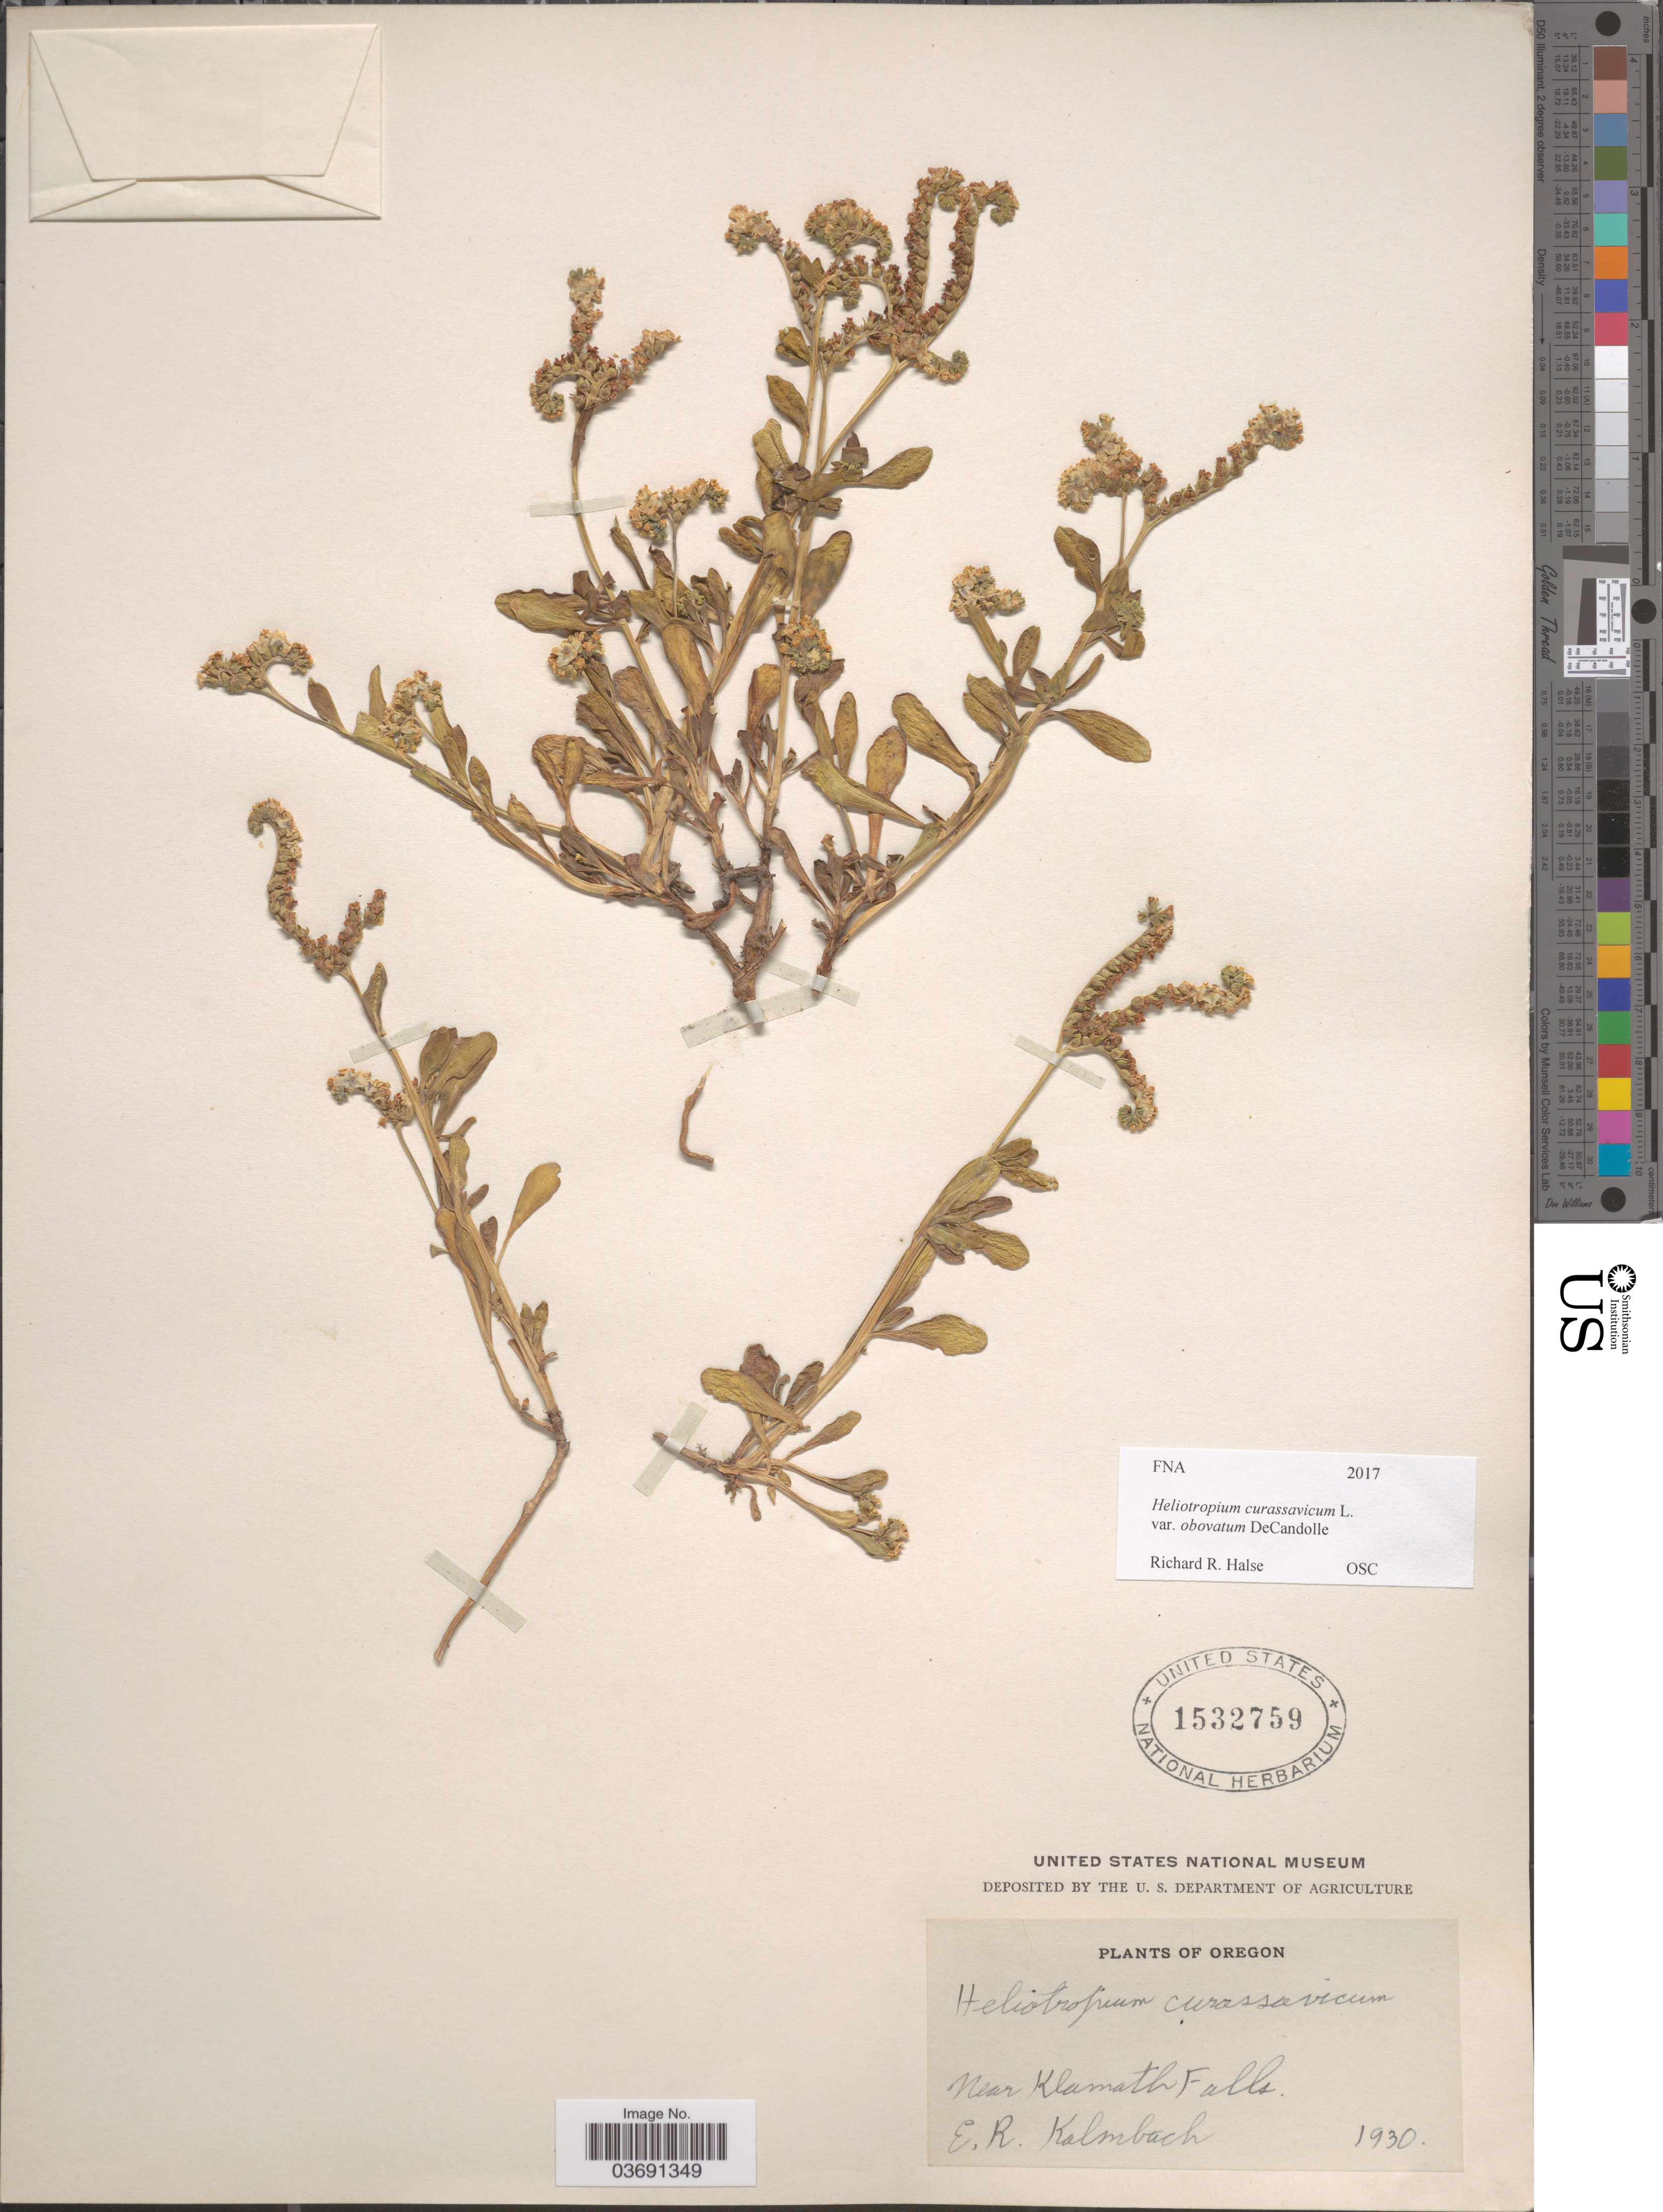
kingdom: Plantae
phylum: Tracheophyta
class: Magnoliopsida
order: Boraginales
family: Heliotropiaceae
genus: Heliotropium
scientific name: Heliotropium curassavicum subsp. obovatum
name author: (DC.) Á. Löve & D. Löve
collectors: E. Kalmbach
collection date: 1930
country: United States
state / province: Oregon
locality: Near Klamath Falls.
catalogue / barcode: US 1532759